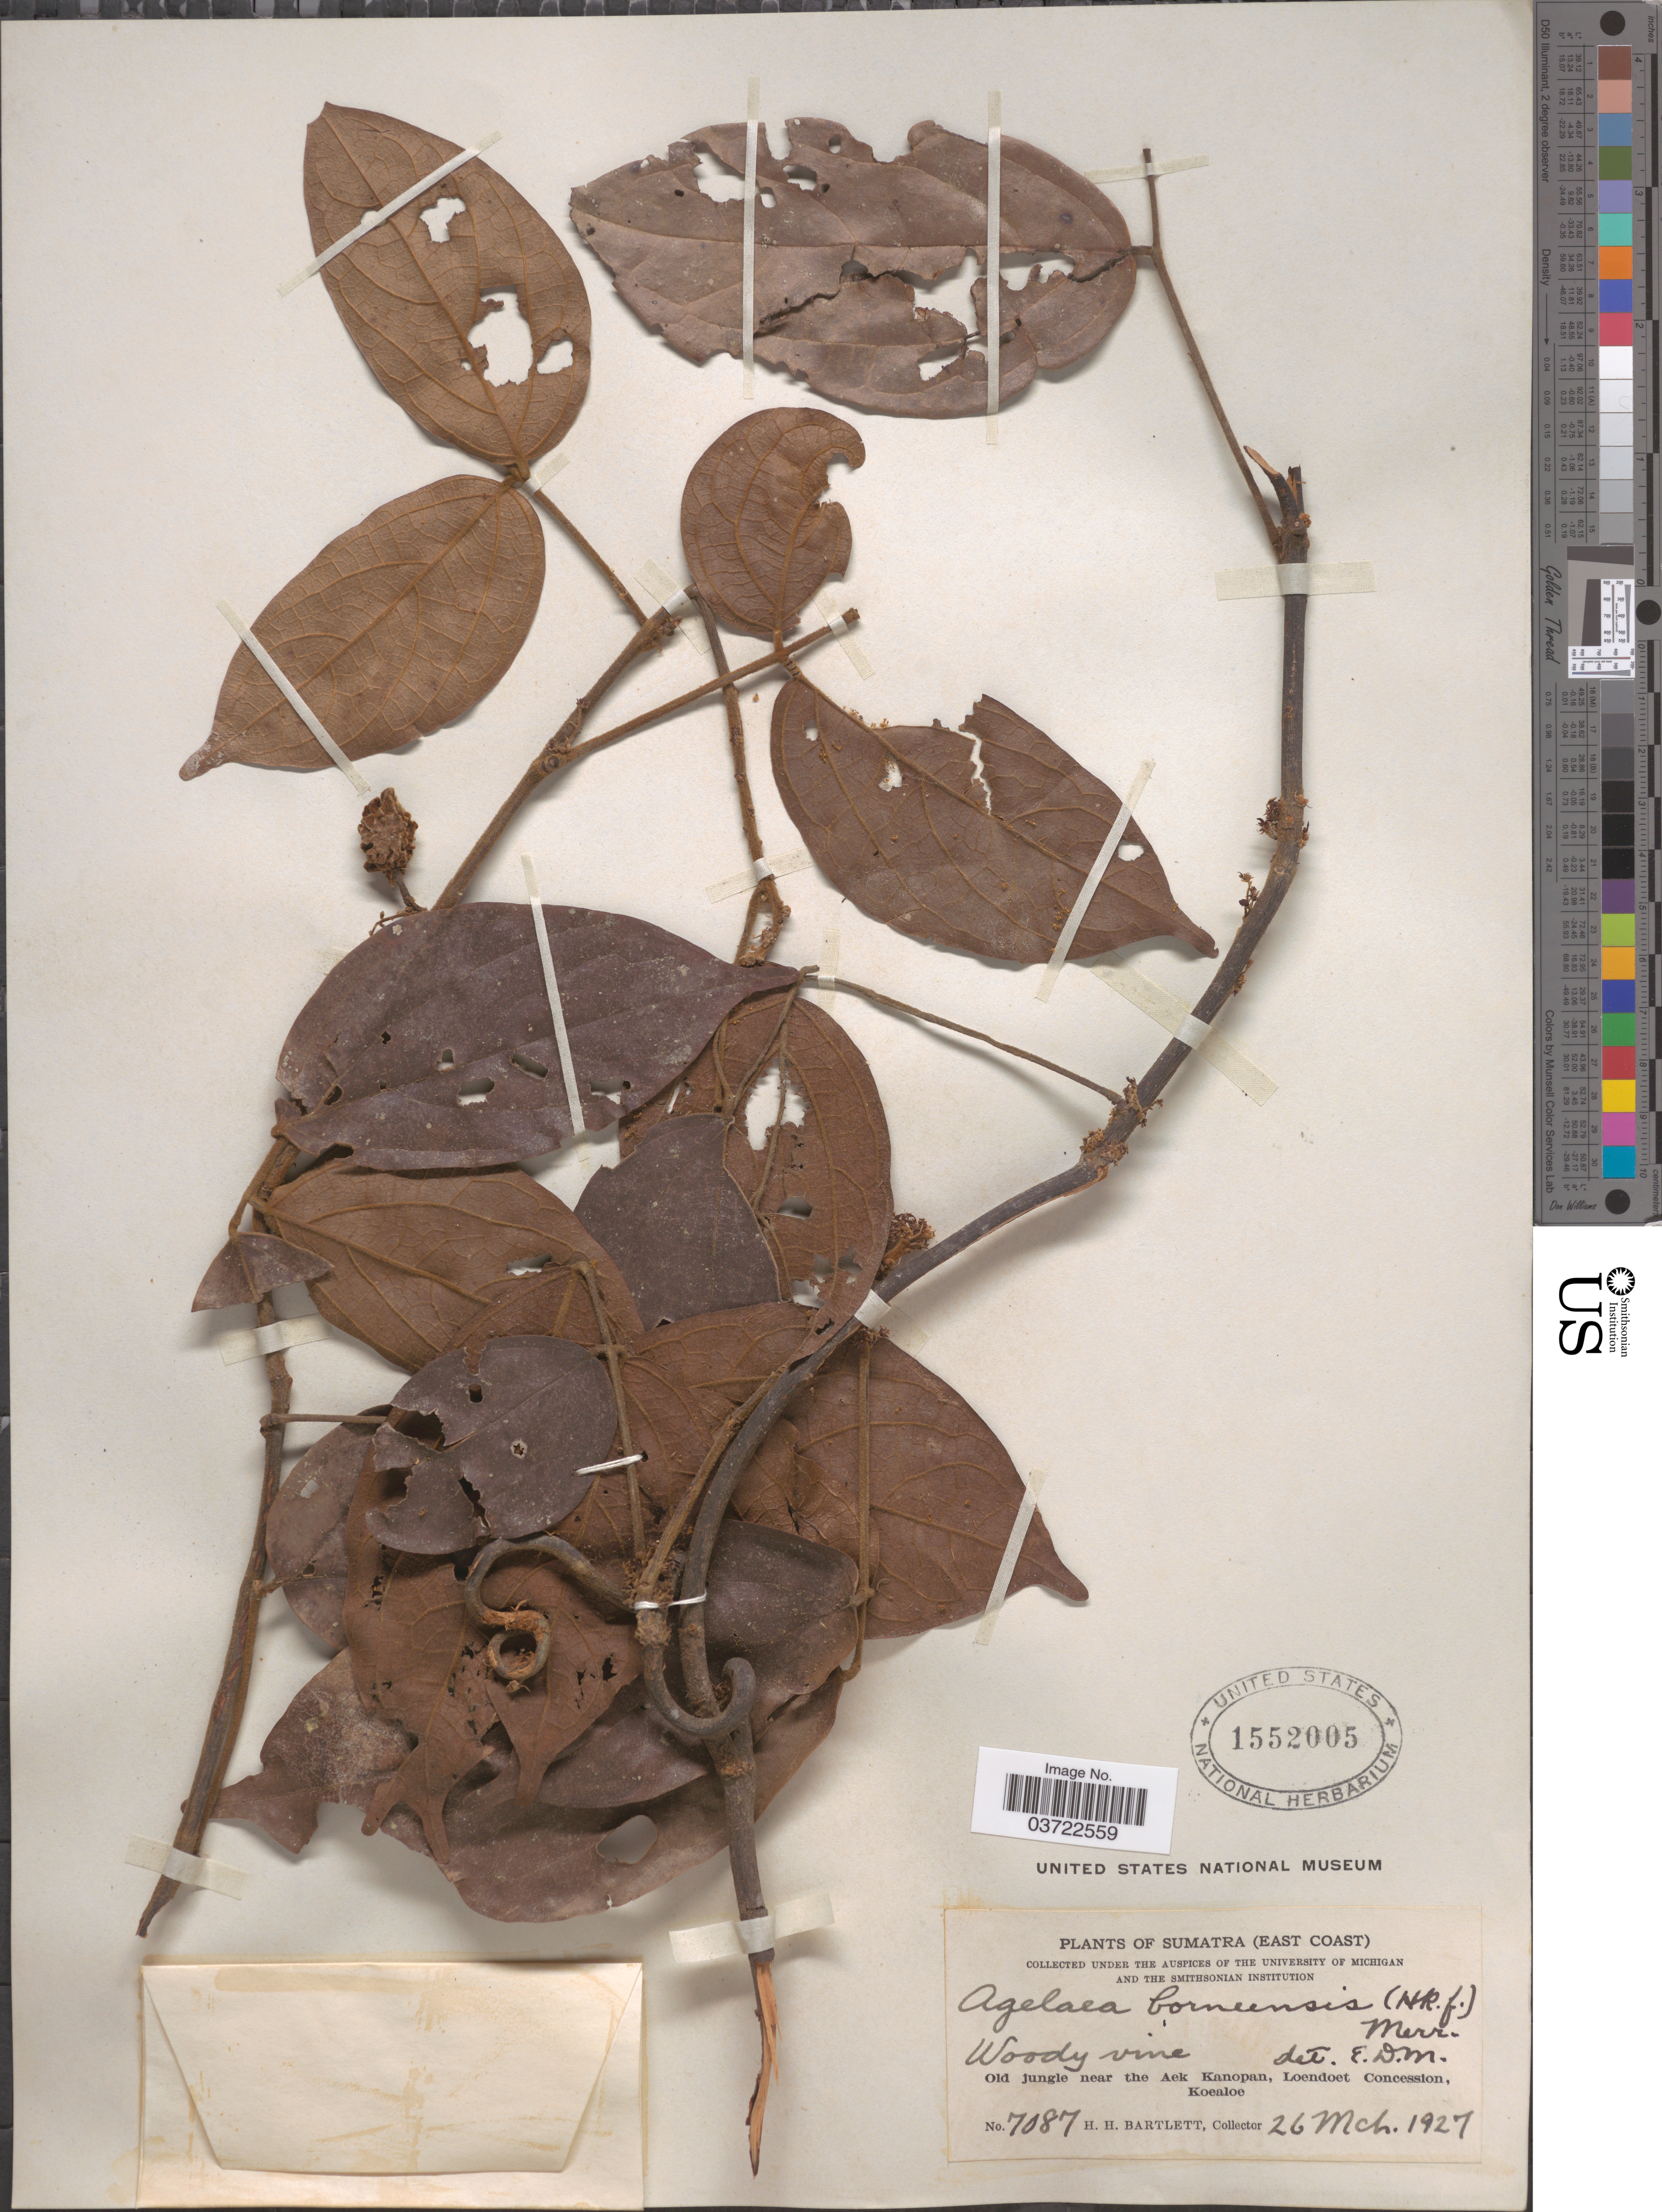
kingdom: Plantae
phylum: Tracheophyta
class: Magnoliopsida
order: Oxalidales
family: Connaraceae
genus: Agelaea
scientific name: Agelaea borneensis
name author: (Hook. f.) Merr.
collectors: H. H. Bartlett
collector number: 7087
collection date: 1927-03-26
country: Indonesia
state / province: Sumatra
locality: (East Coast). Old jungle near the Aek Kanopan, Loendoet Concession, Koealoe.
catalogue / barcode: US 1552005